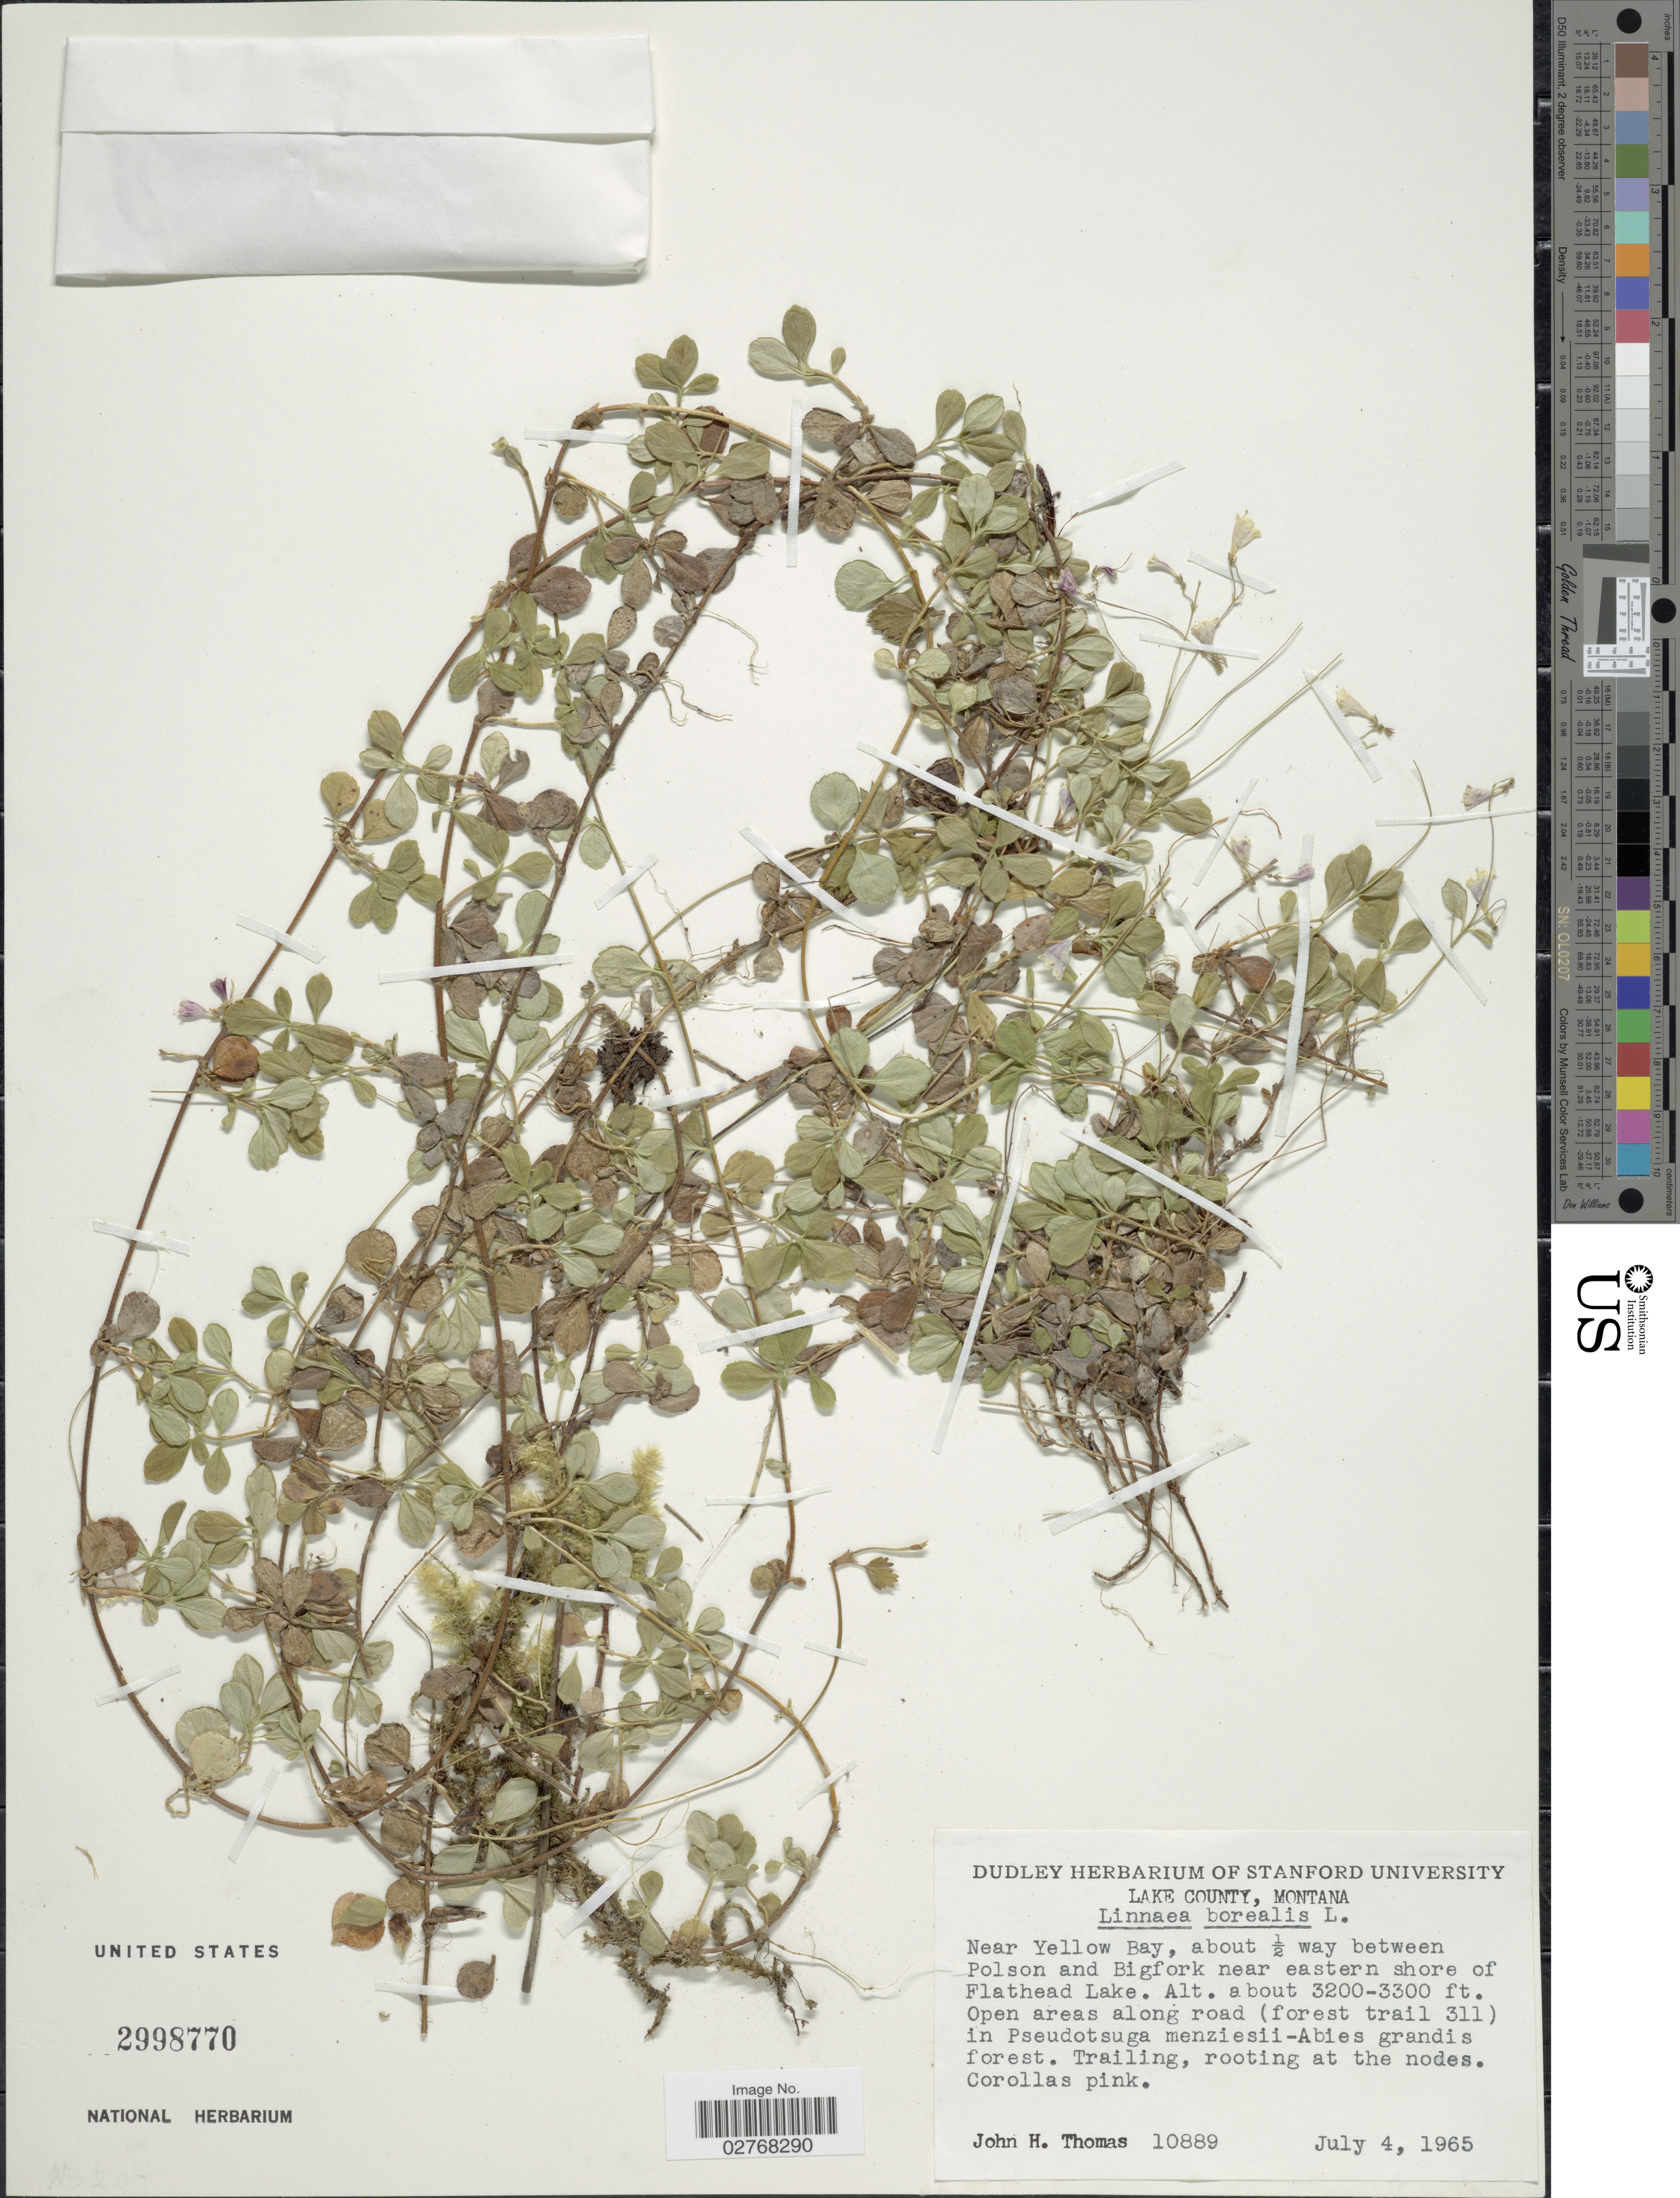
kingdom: Plantae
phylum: Tracheophyta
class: Magnoliopsida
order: Dipsacales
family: Caprifoliaceae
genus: Linnaea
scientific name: Linnaea borealis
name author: L.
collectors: J. H. Thomas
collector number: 10889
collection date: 1965-07-04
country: United States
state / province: Montana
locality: Lake County. Near Yellow Bay, about ½ way between Polson and Bigfork near eastern shore of Flathead Lake. Open areas along road (forest trail 311).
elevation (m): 975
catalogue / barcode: US 2998770